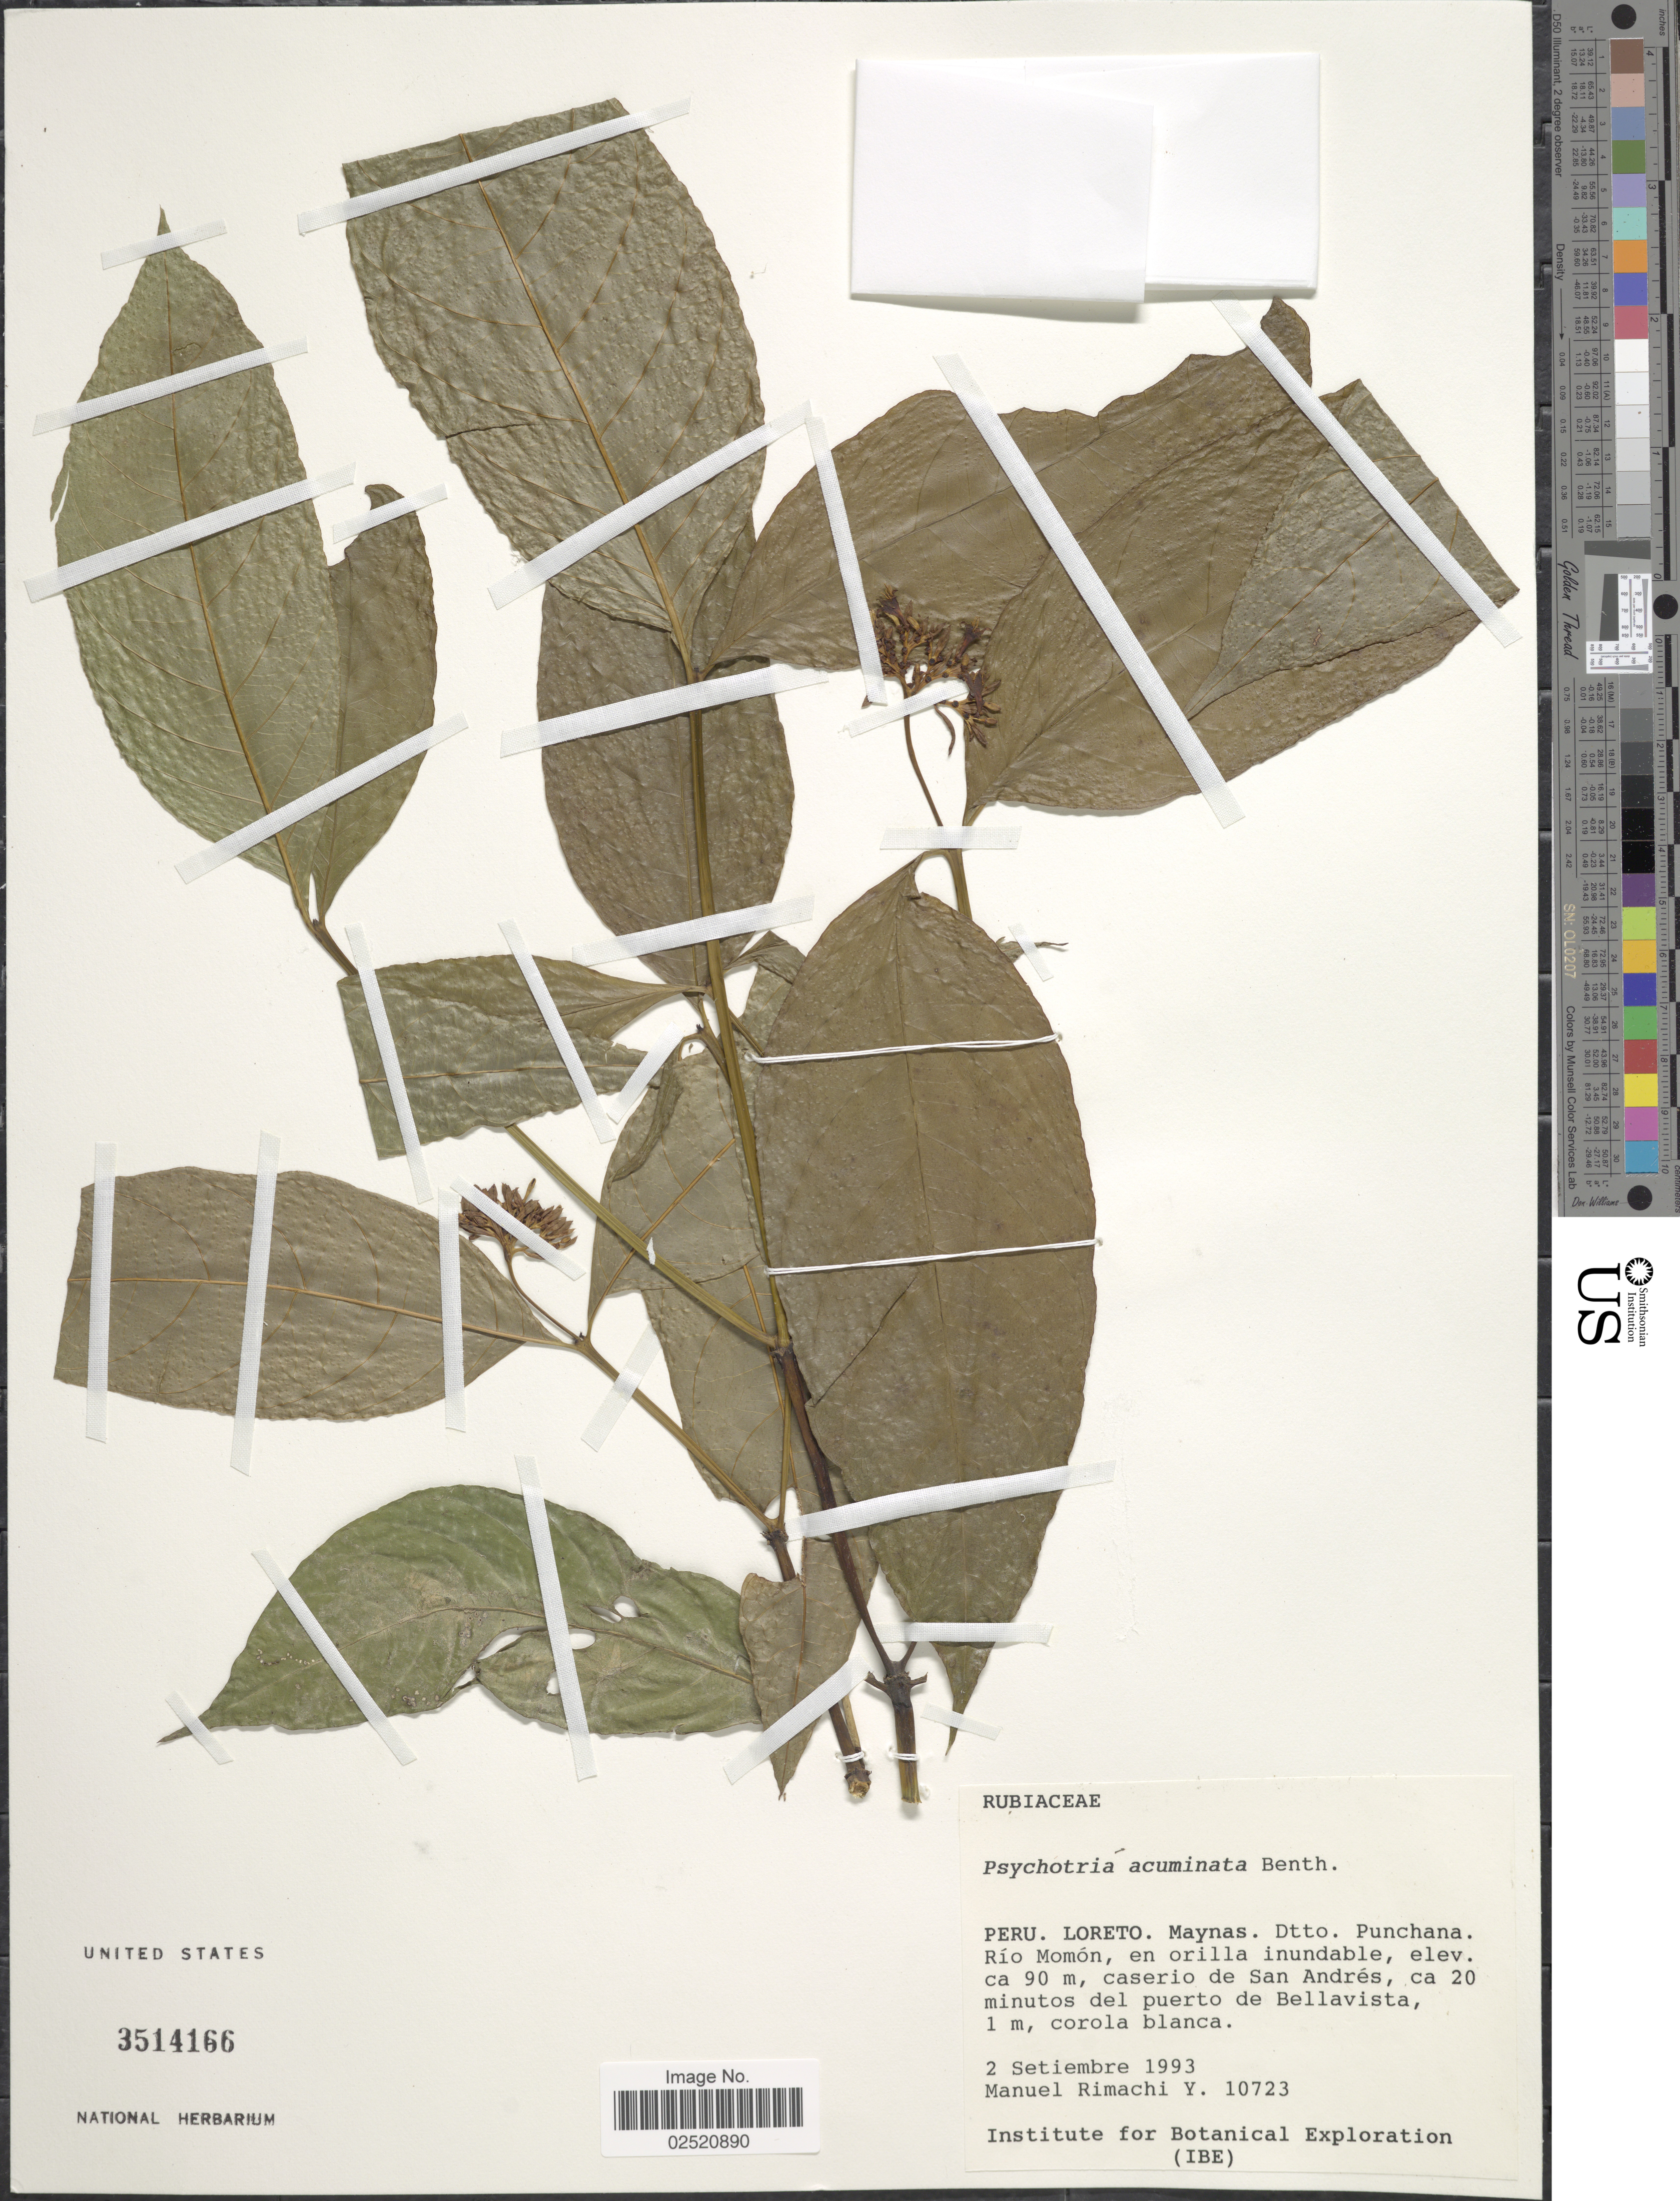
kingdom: Plantae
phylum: Tracheophyta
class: Magnoliopsida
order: Gentianales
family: Rubiaceae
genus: Psychotria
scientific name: Psychotria acuminata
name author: Benth.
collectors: M. Rimachi Y.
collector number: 10723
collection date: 1993-09-02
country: Peru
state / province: Loreto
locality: Maynas, Dtto. Puchana, Rio Momon, en oirlla inundable, caserio de San Andres, ca 20 minutos del puerto de Bellavista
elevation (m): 90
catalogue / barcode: US 3514166